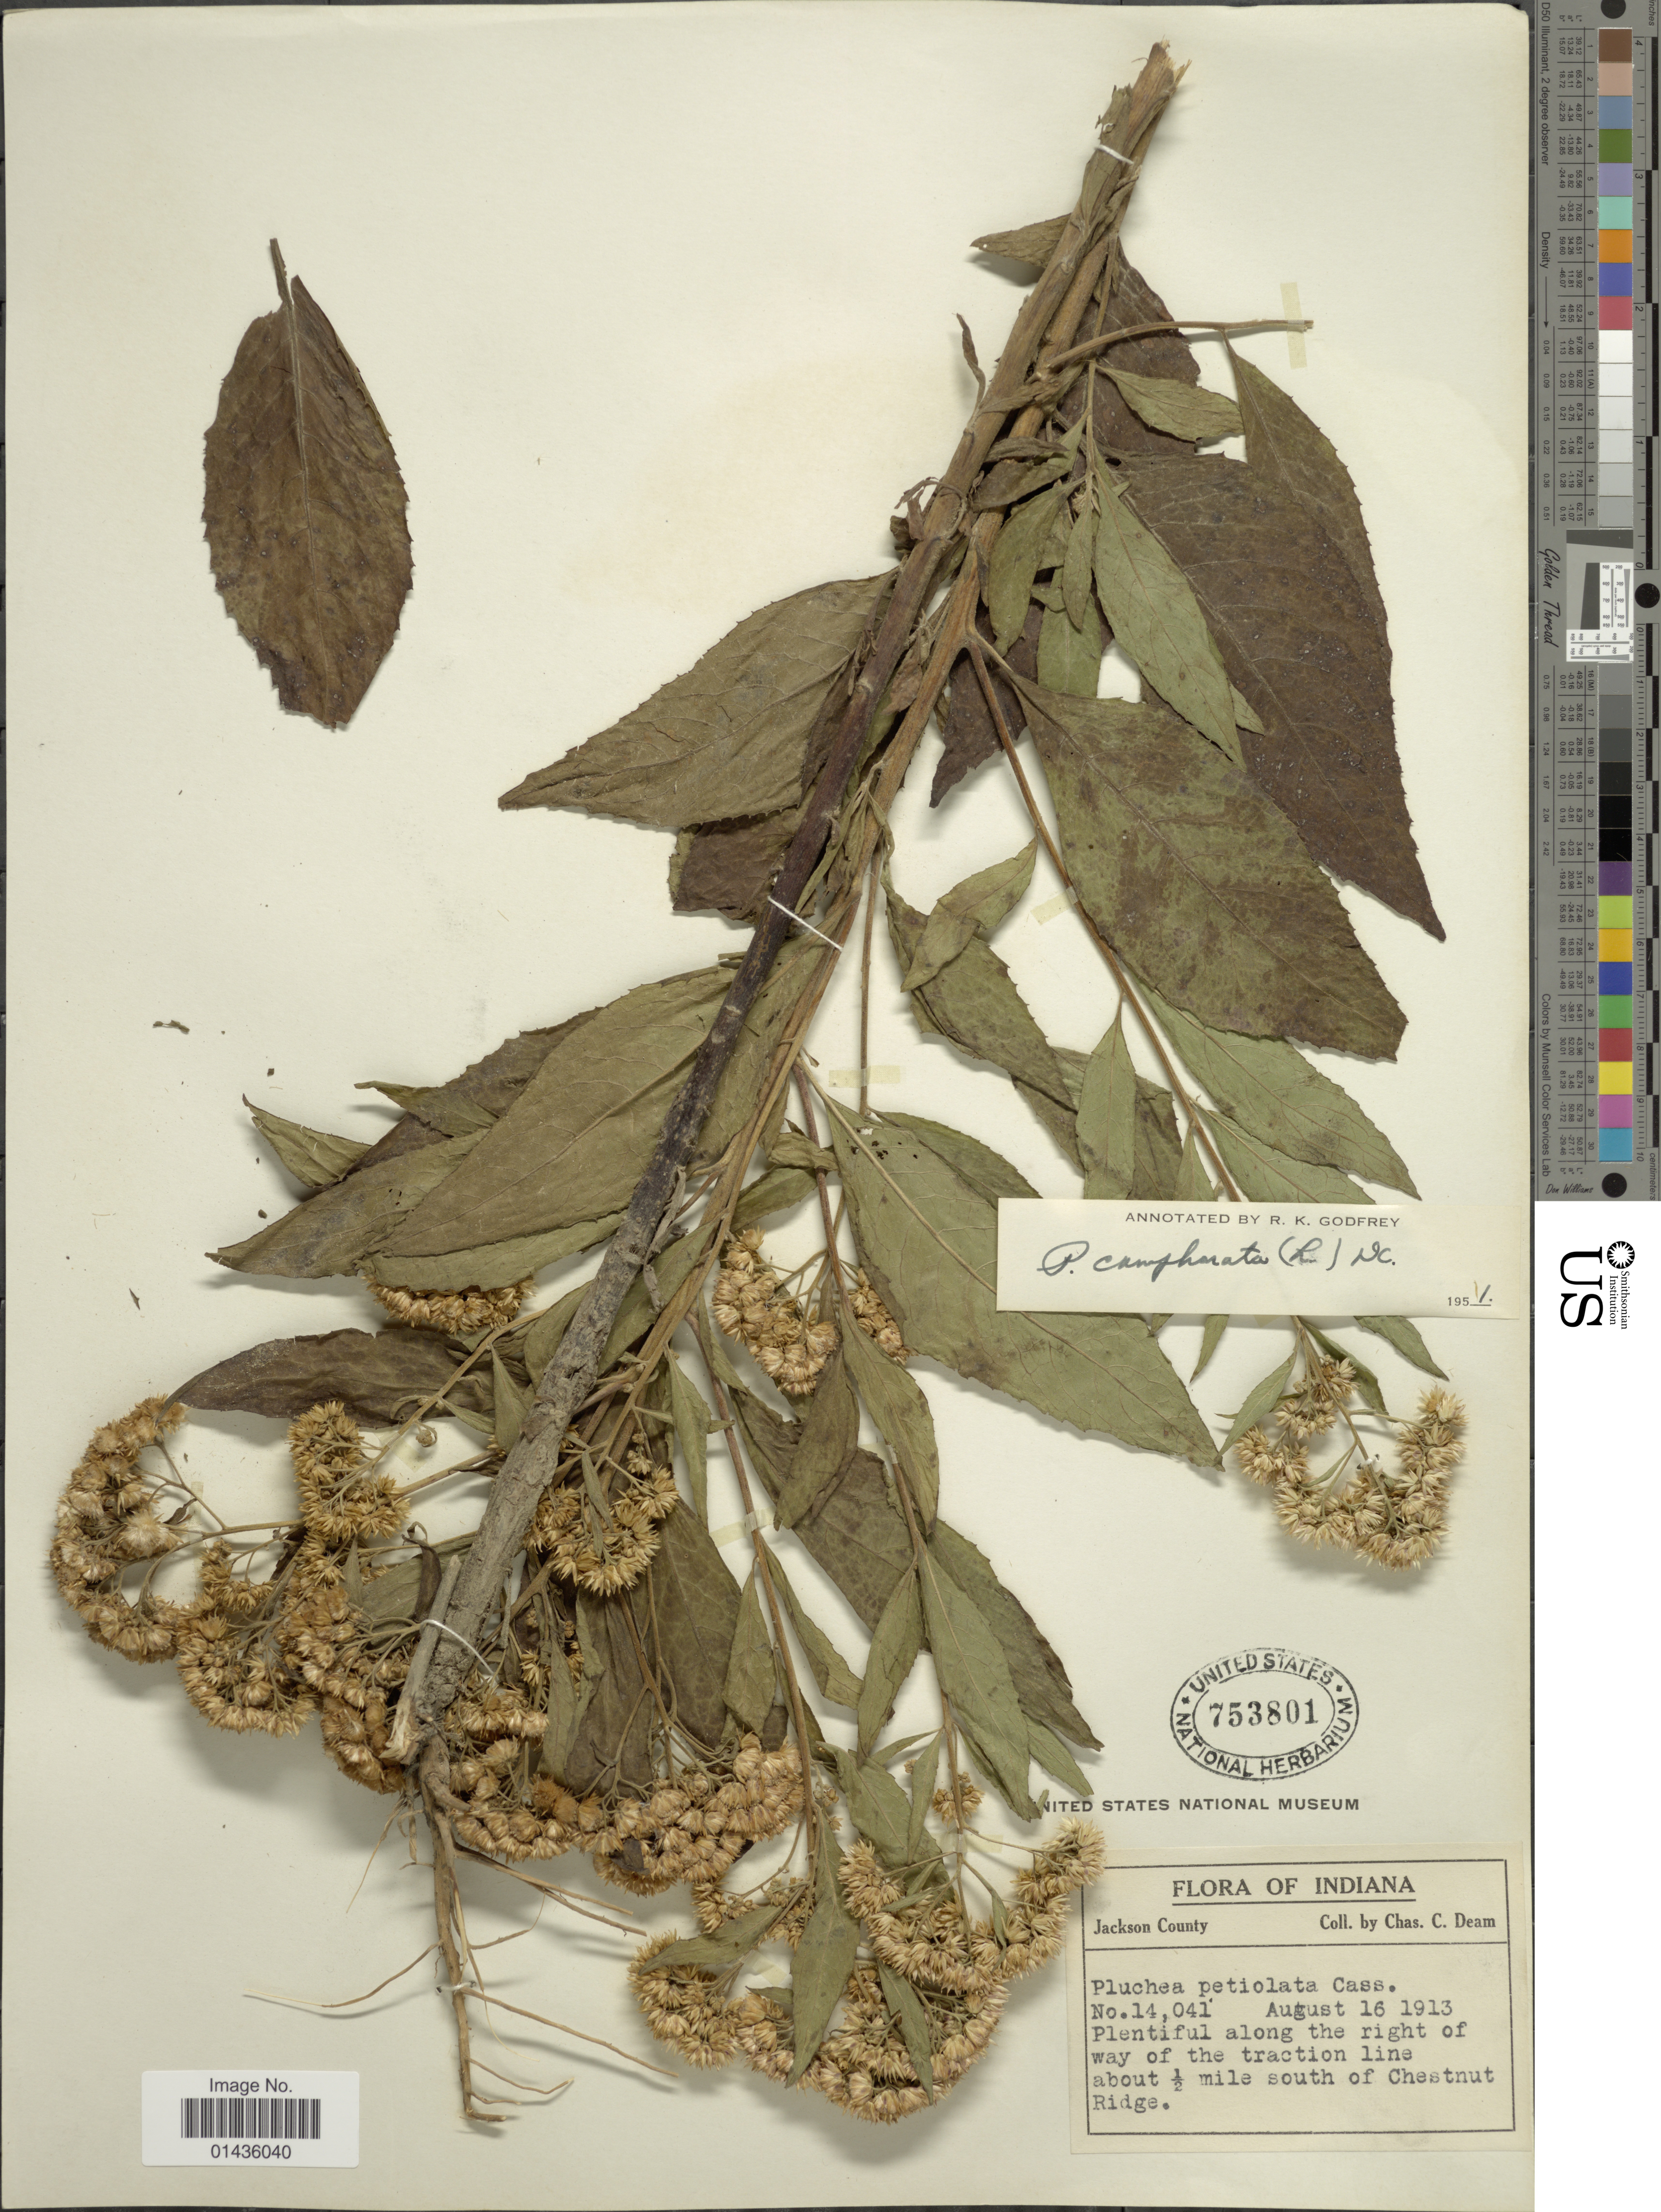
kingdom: Plantae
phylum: Tracheophyta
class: Magnoliopsida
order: Asterales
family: Asteraceae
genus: Pluchea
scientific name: Pluchea camphorata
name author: (L.) DC.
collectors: C. C. Deam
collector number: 14041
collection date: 1913-08-16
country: United States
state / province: Indiana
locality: Jackson County, about ½ mile south of Chestnut Ridge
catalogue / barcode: US 753801